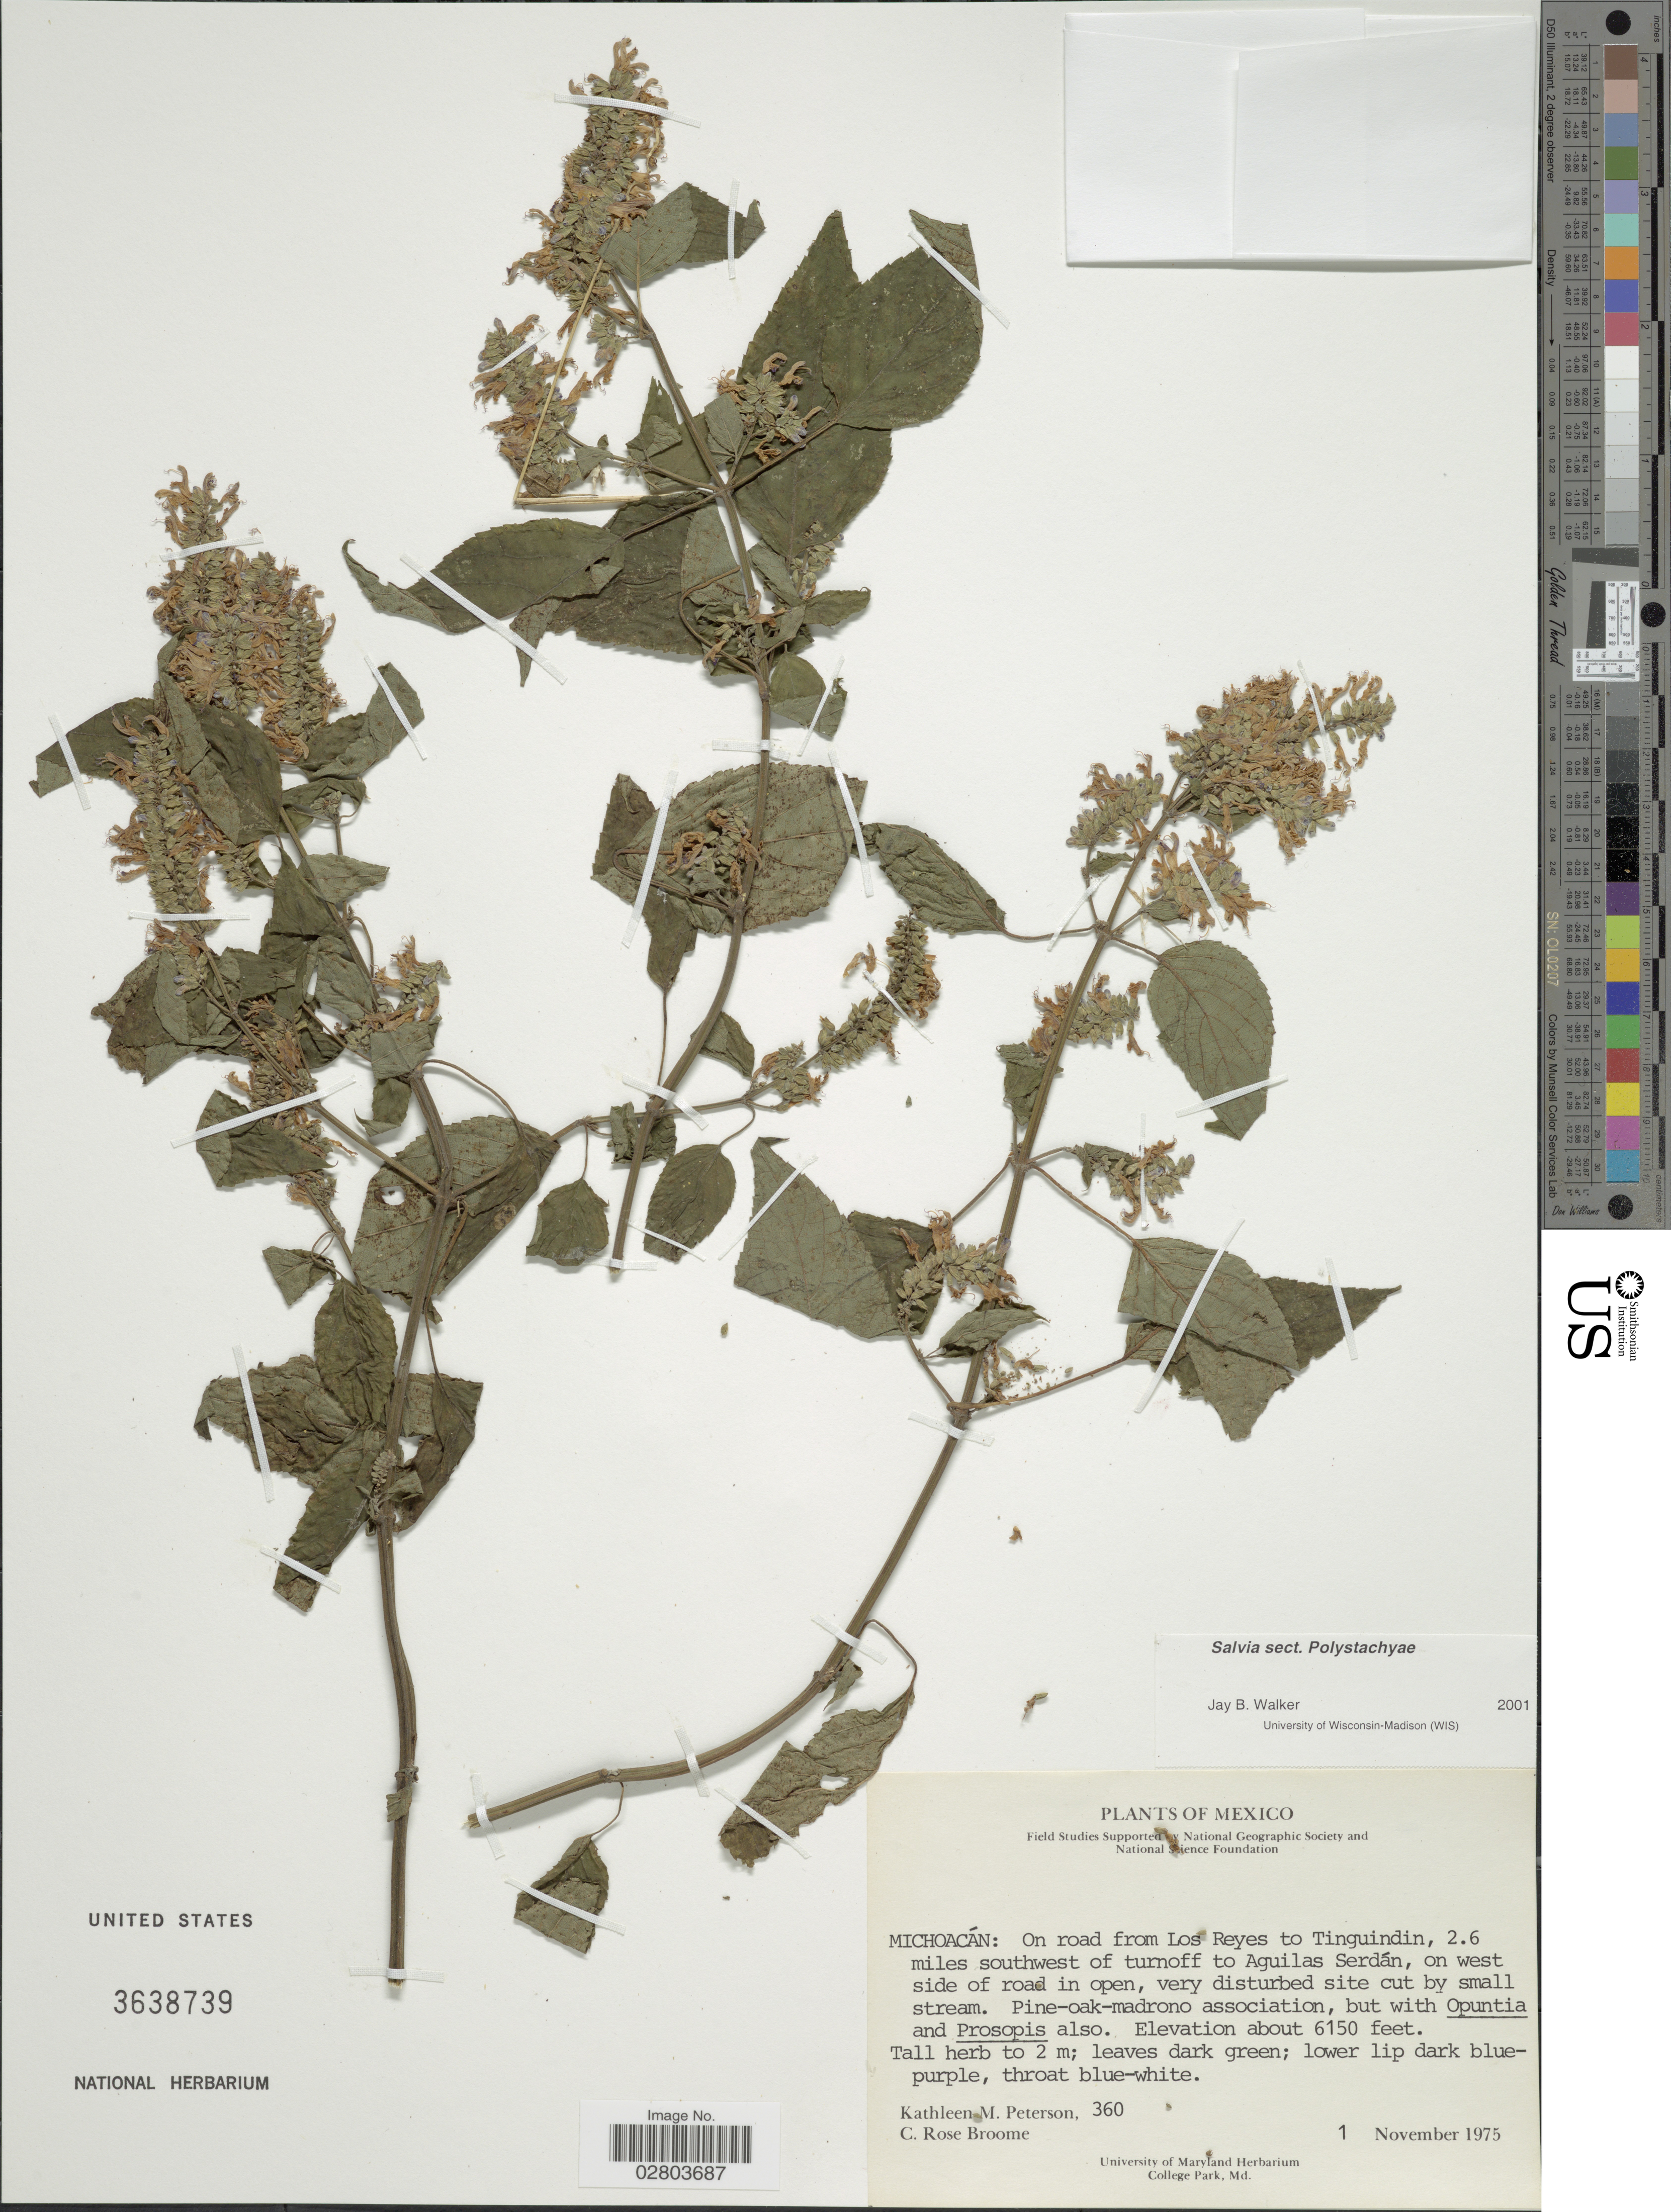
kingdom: Plantae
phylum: Tracheophyta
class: Magnoliopsida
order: Lamiales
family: Lamiaceae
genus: Salvia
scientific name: Salvia sp.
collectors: K. Peterson & C. R. Broome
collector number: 360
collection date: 1975-11-01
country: Mexico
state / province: Michoacán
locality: Michoacán: On road from Los Reyes to Tinguindin, 2.6 miles southwest of turnoff to Aguilas Serdán, on west side of road in open.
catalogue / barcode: US 3638739